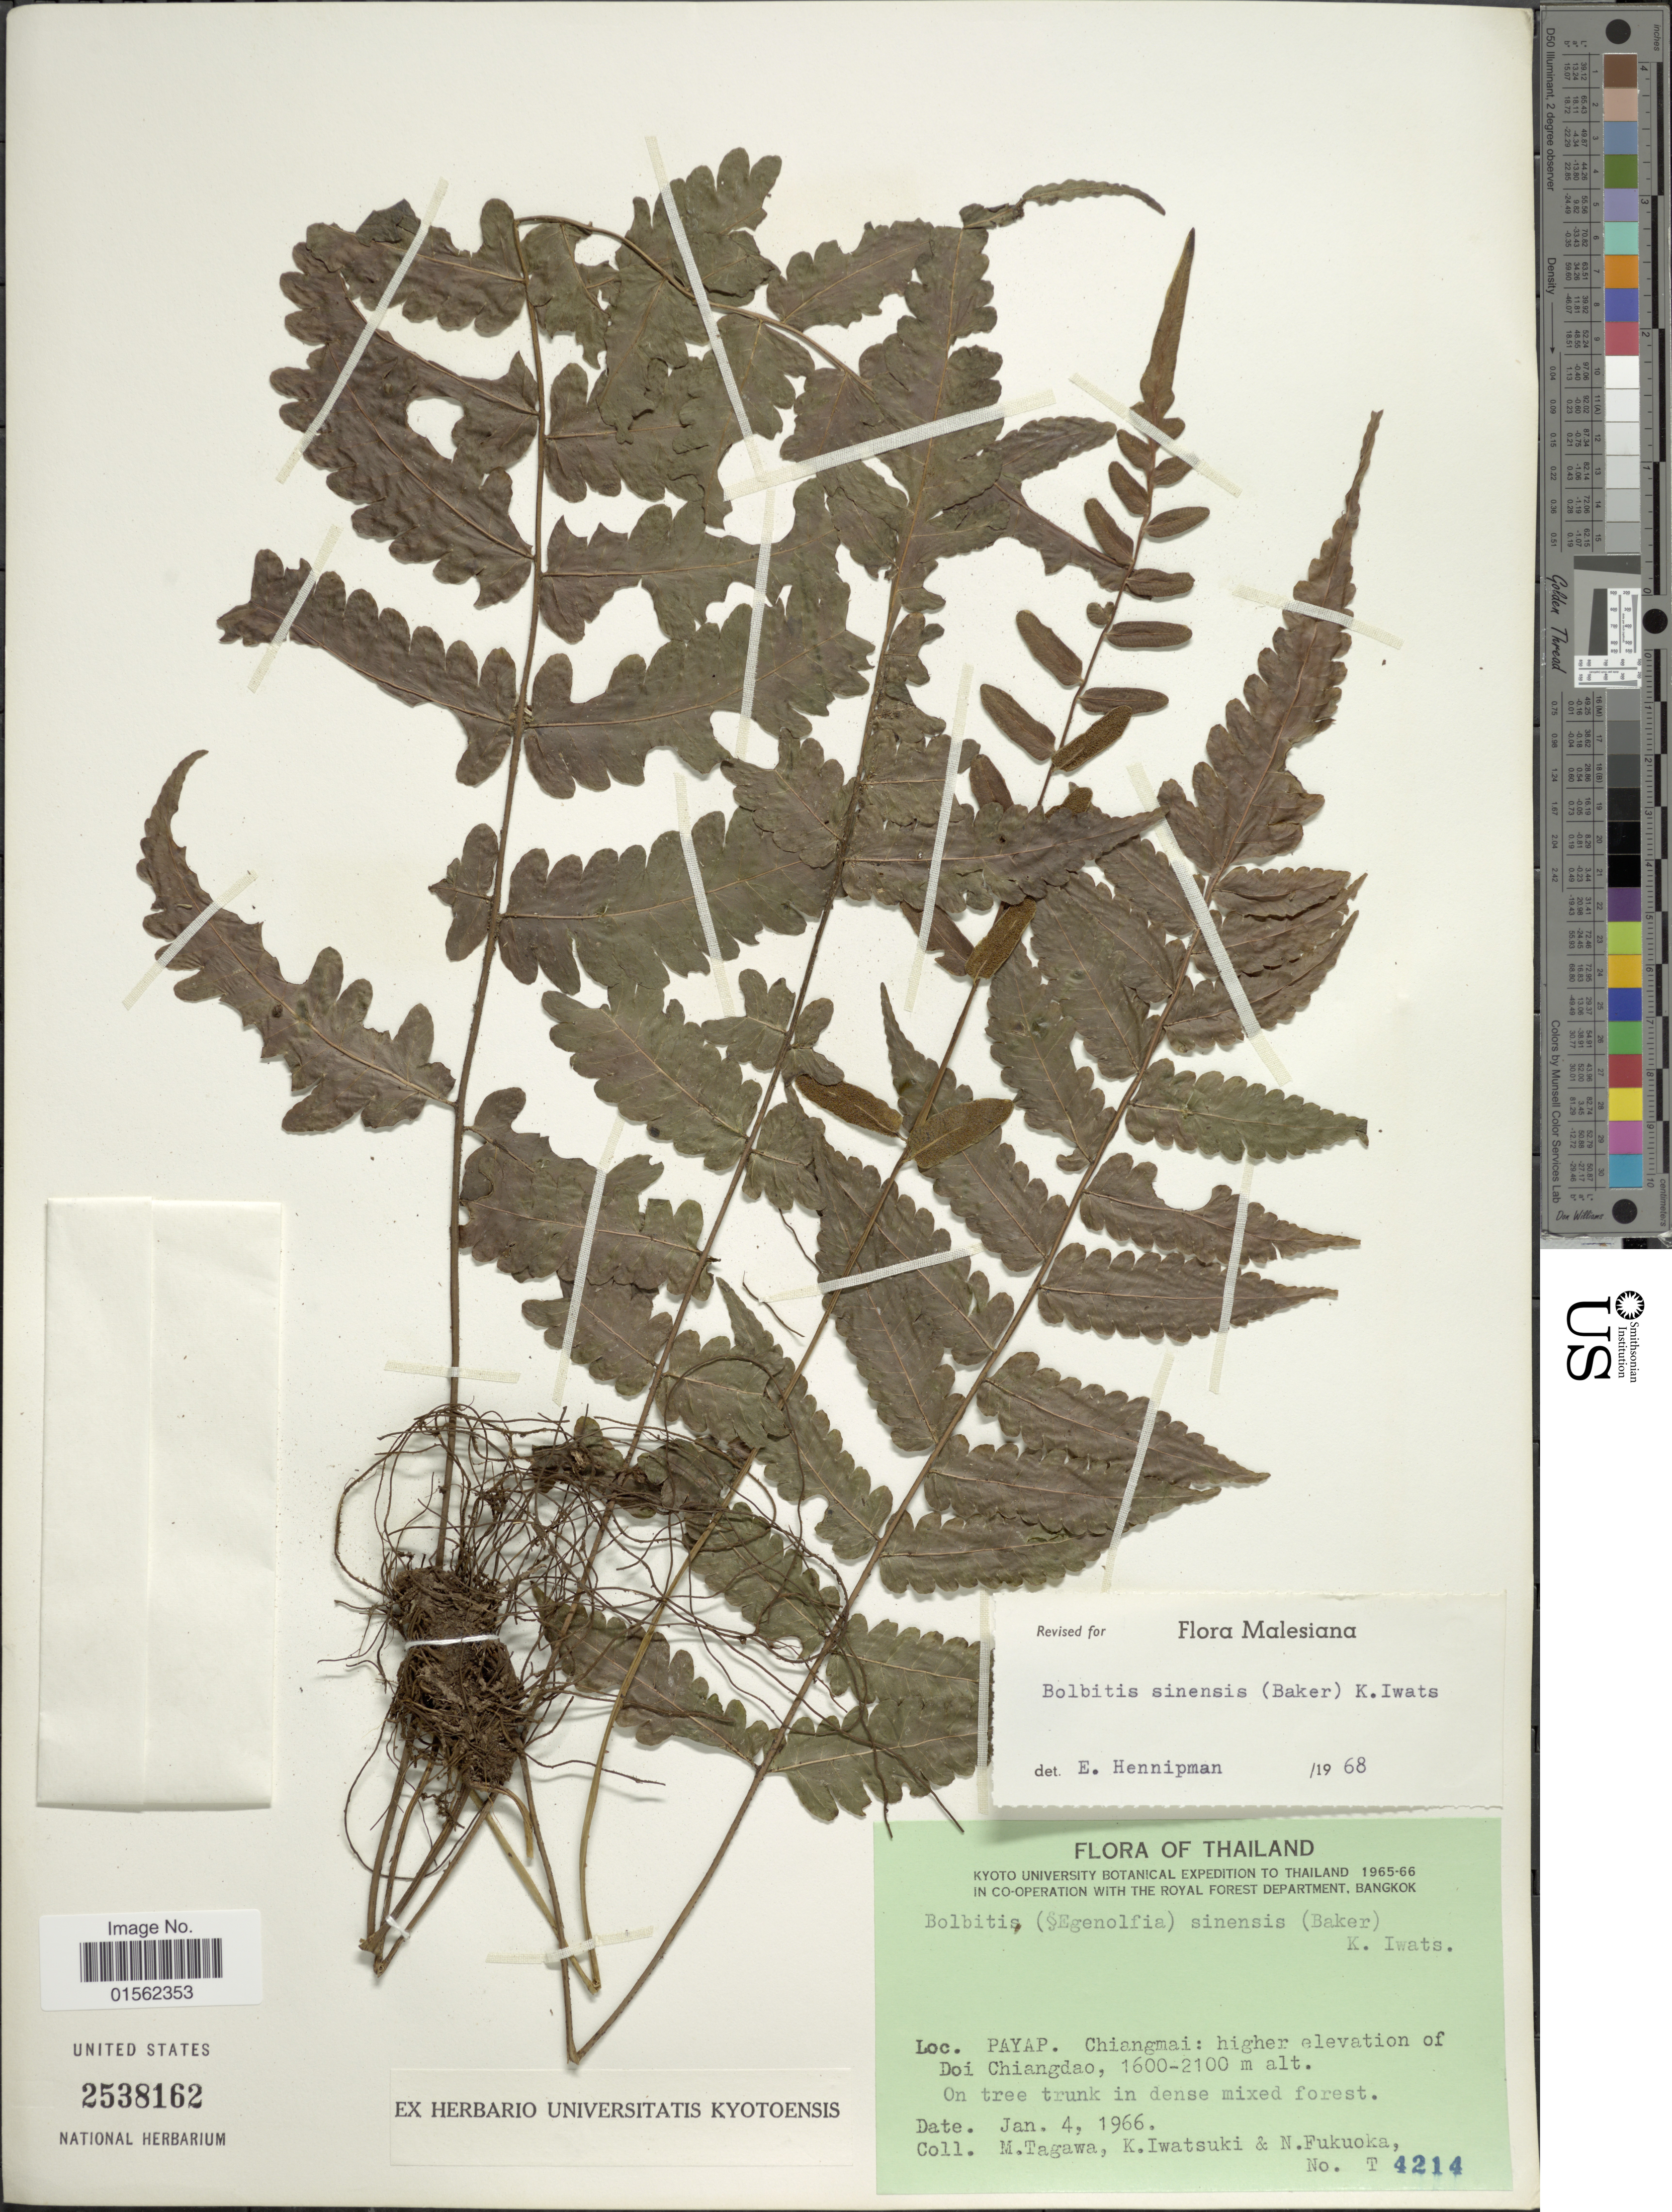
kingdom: Plantae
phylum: Tracheophyta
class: Polypodiopsida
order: Polypodiales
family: Dryopteridaceae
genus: Bolbitis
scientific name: Bolbitis sinensis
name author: (Baker) K. Iwats.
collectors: M. Tagawa, K. Iwatsuki & N. Fukuoka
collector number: T4214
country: Thailand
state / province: Chiang Mai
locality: Payap, Chiangmai: higher elevation of Doi Chiangdao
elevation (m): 1600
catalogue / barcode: US 2538162